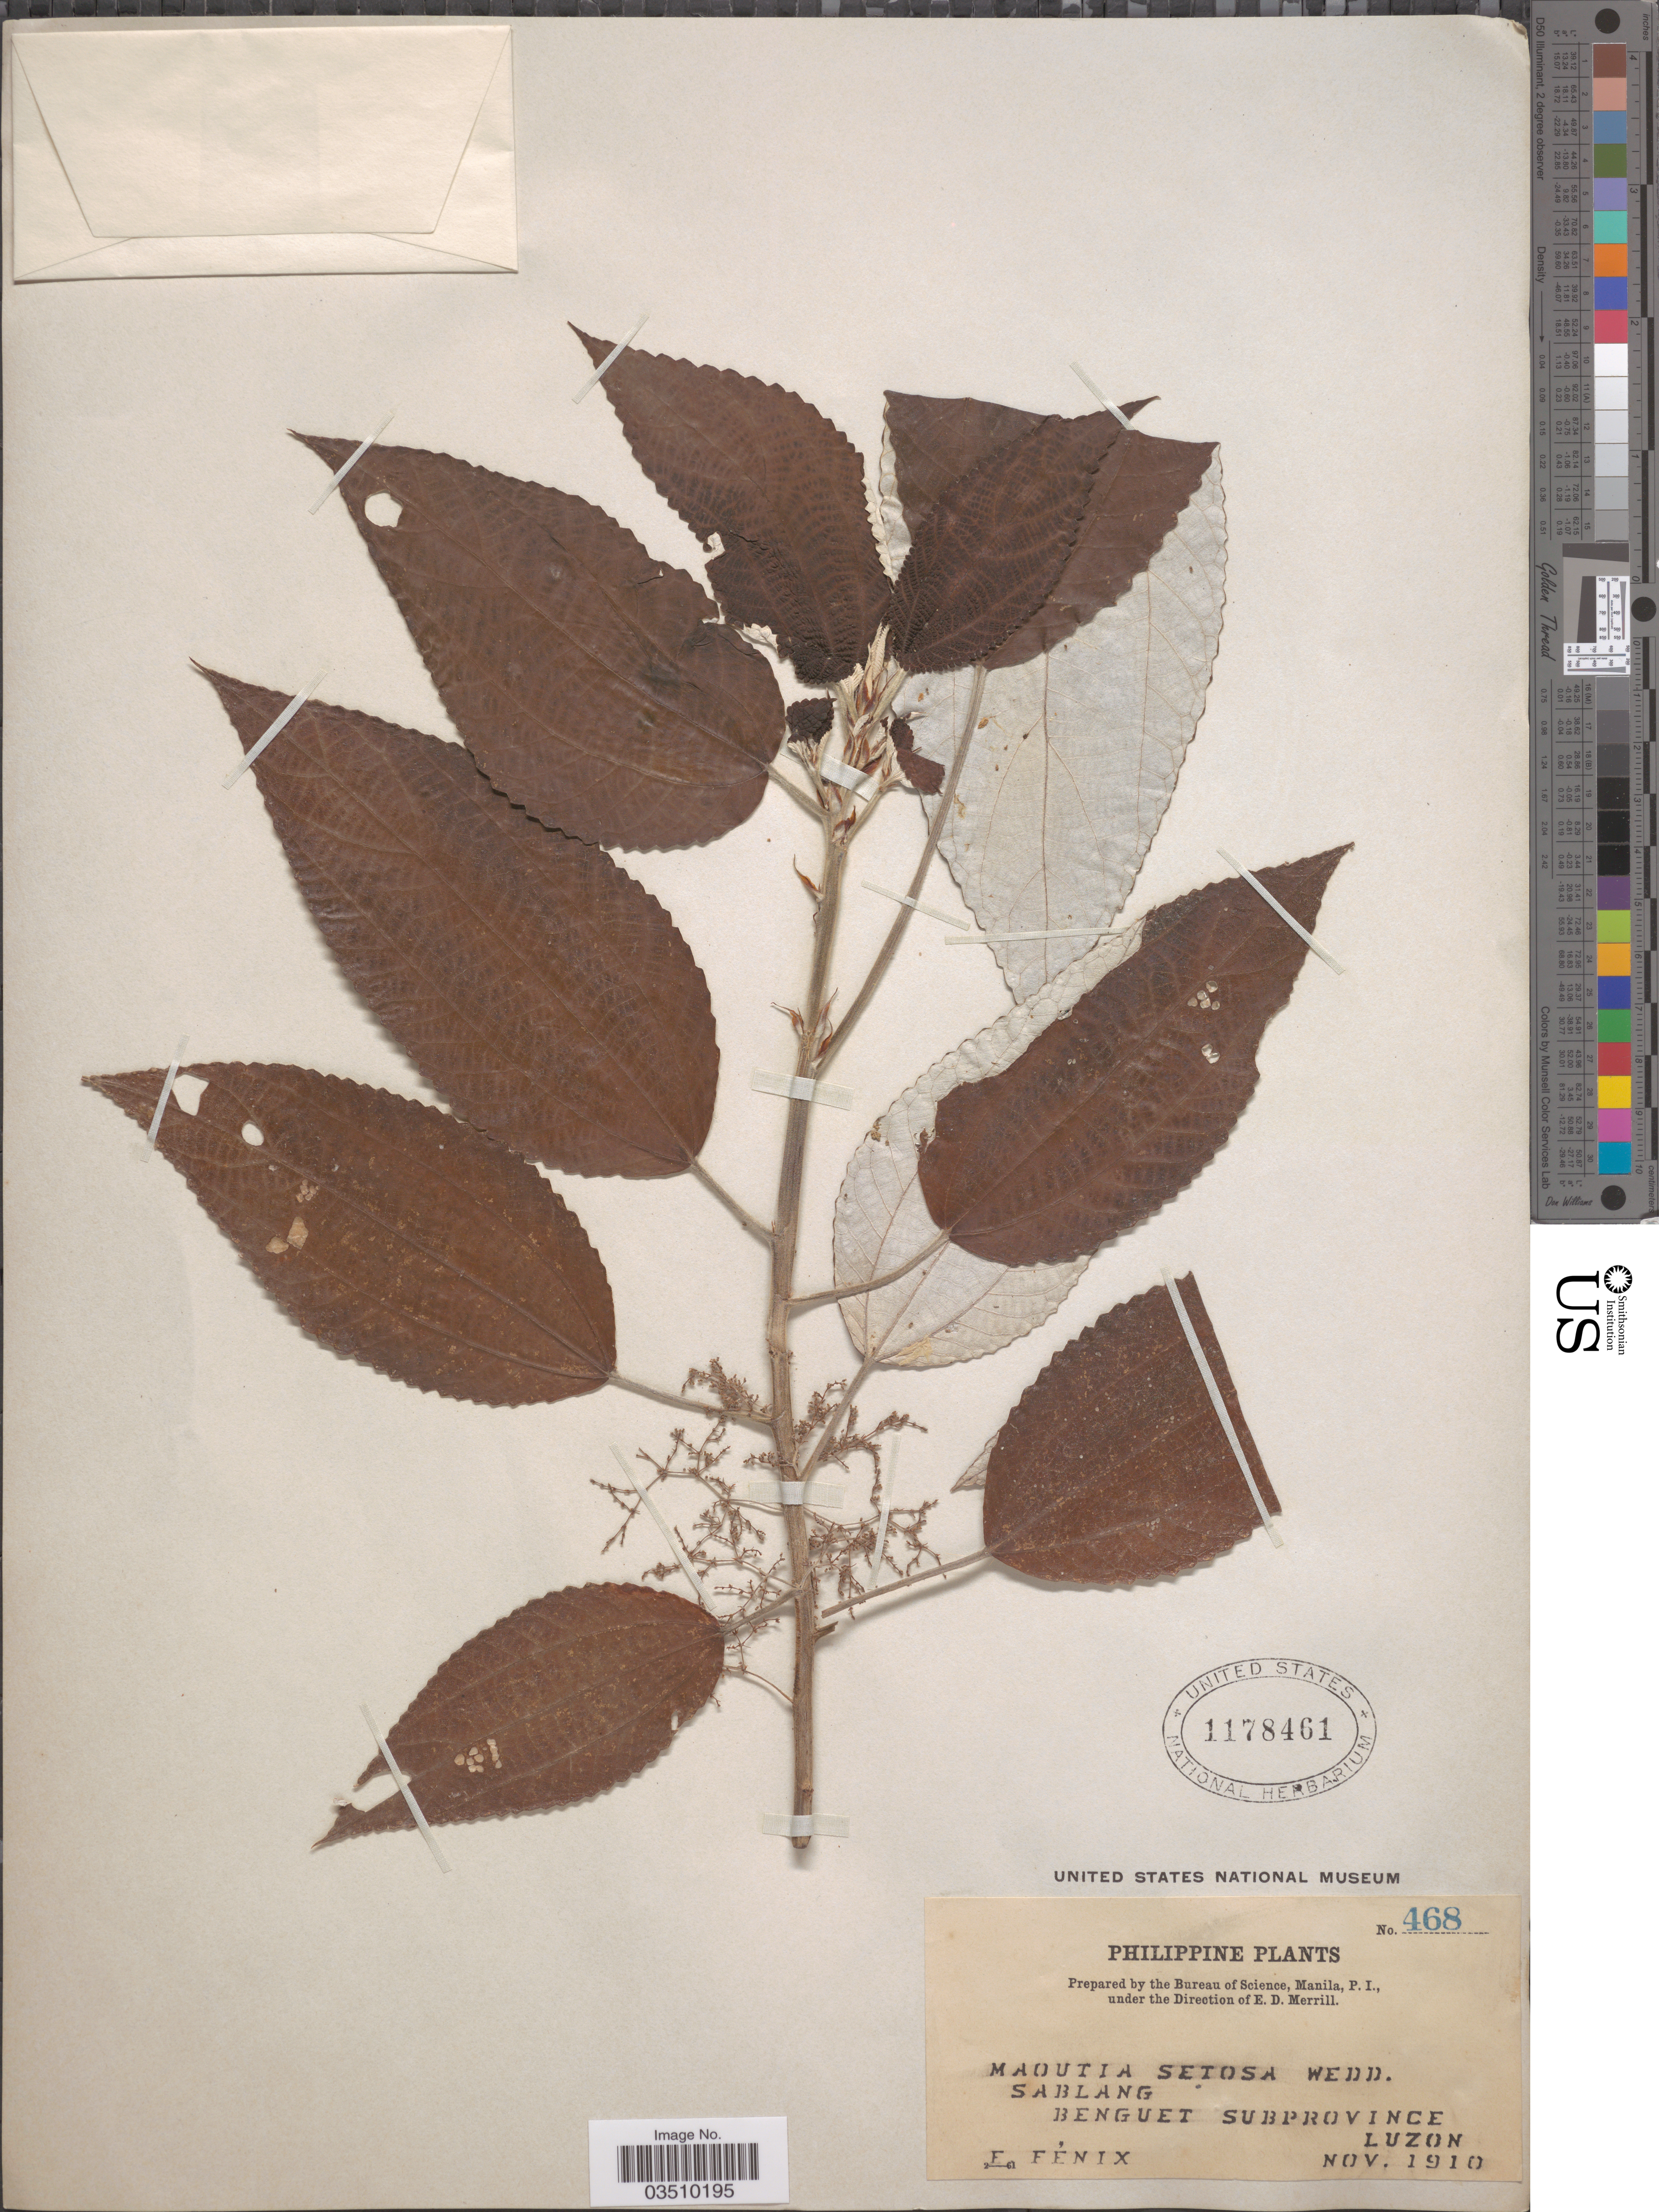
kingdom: Plantae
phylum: Tracheophyta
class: Magnoliopsida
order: Rosales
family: Urticaceae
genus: Maoutia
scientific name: Maoutia setosa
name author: Wedd.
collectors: E. Fénix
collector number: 468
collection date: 1910-11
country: Philippines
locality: Sablang. Benguet Subprovince. Luzon.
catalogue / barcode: US 1178461